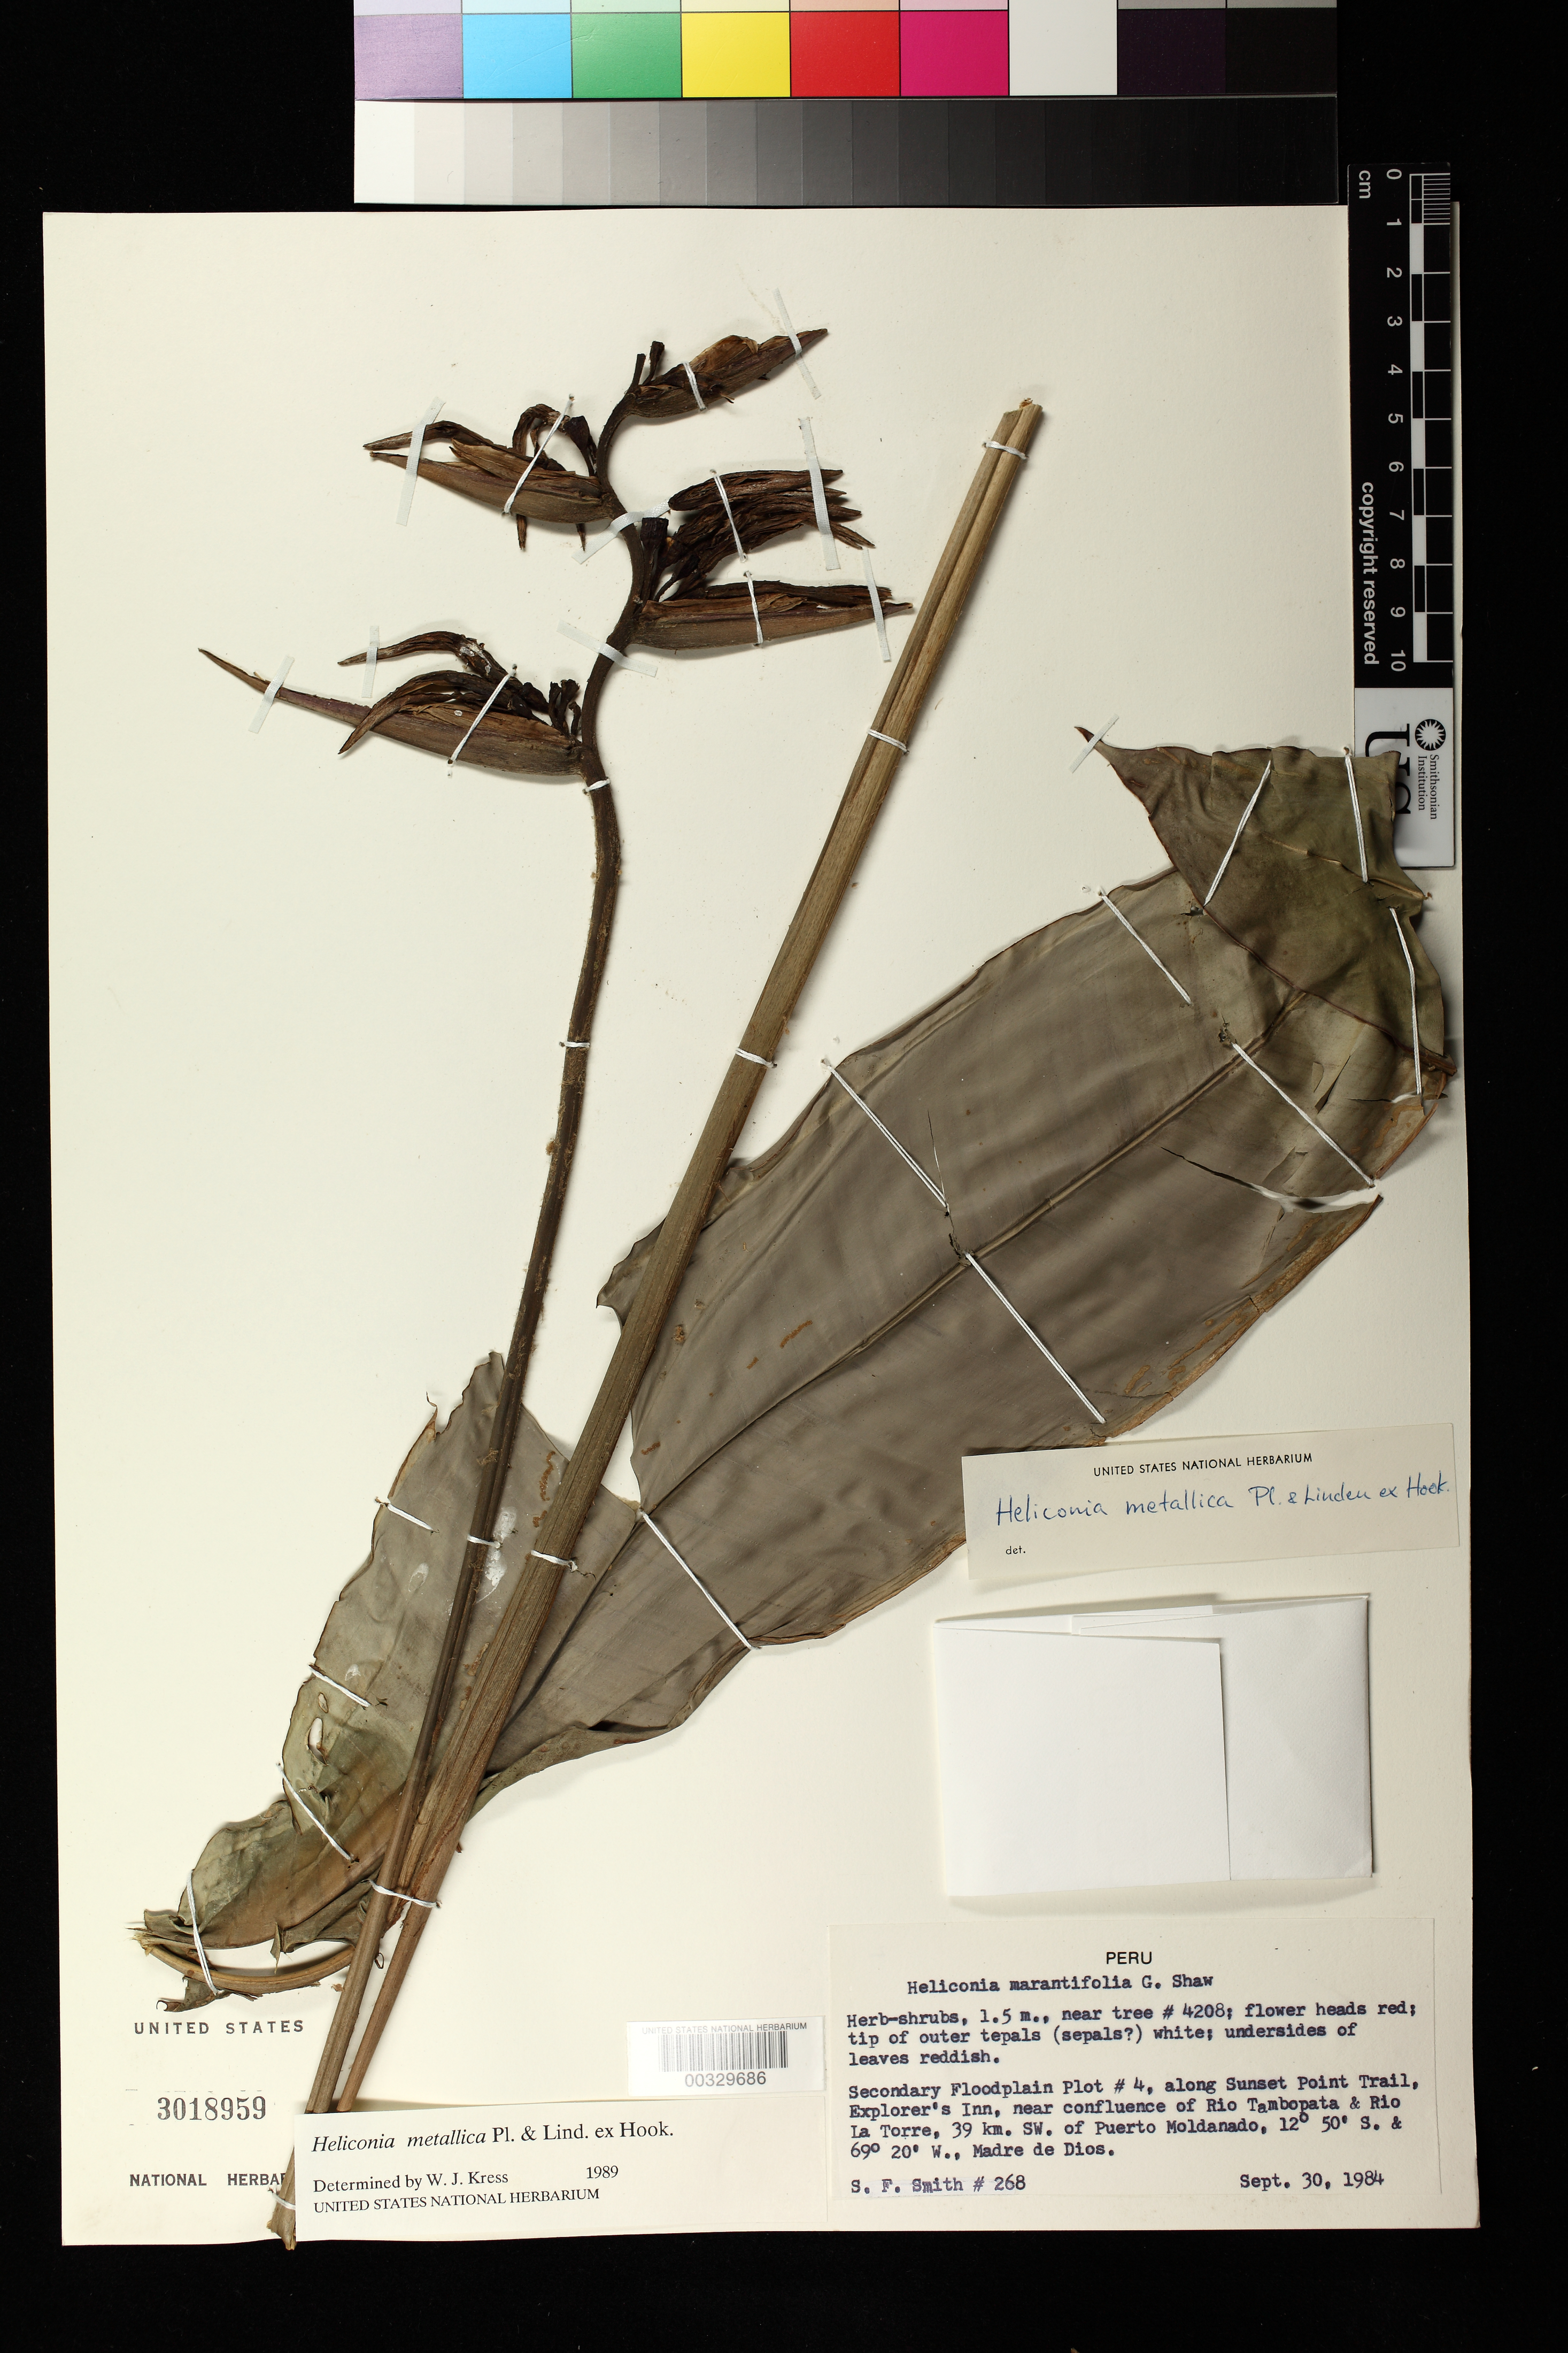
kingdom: Plantae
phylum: Tracheophyta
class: Liliopsida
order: Zingiberales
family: Heliconiaceae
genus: Heliconia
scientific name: Heliconia metallica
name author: Planch. & Linden ex Hook.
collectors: S.F. Smith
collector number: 268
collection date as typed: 30 Sep 1984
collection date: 1984-09-30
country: Peru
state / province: Madre de Dios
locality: Secondary floodplain plot #4, along sunset point trail, explorer's inn, near confluence of rio tambopata and rio la torre, ...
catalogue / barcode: US 3018959